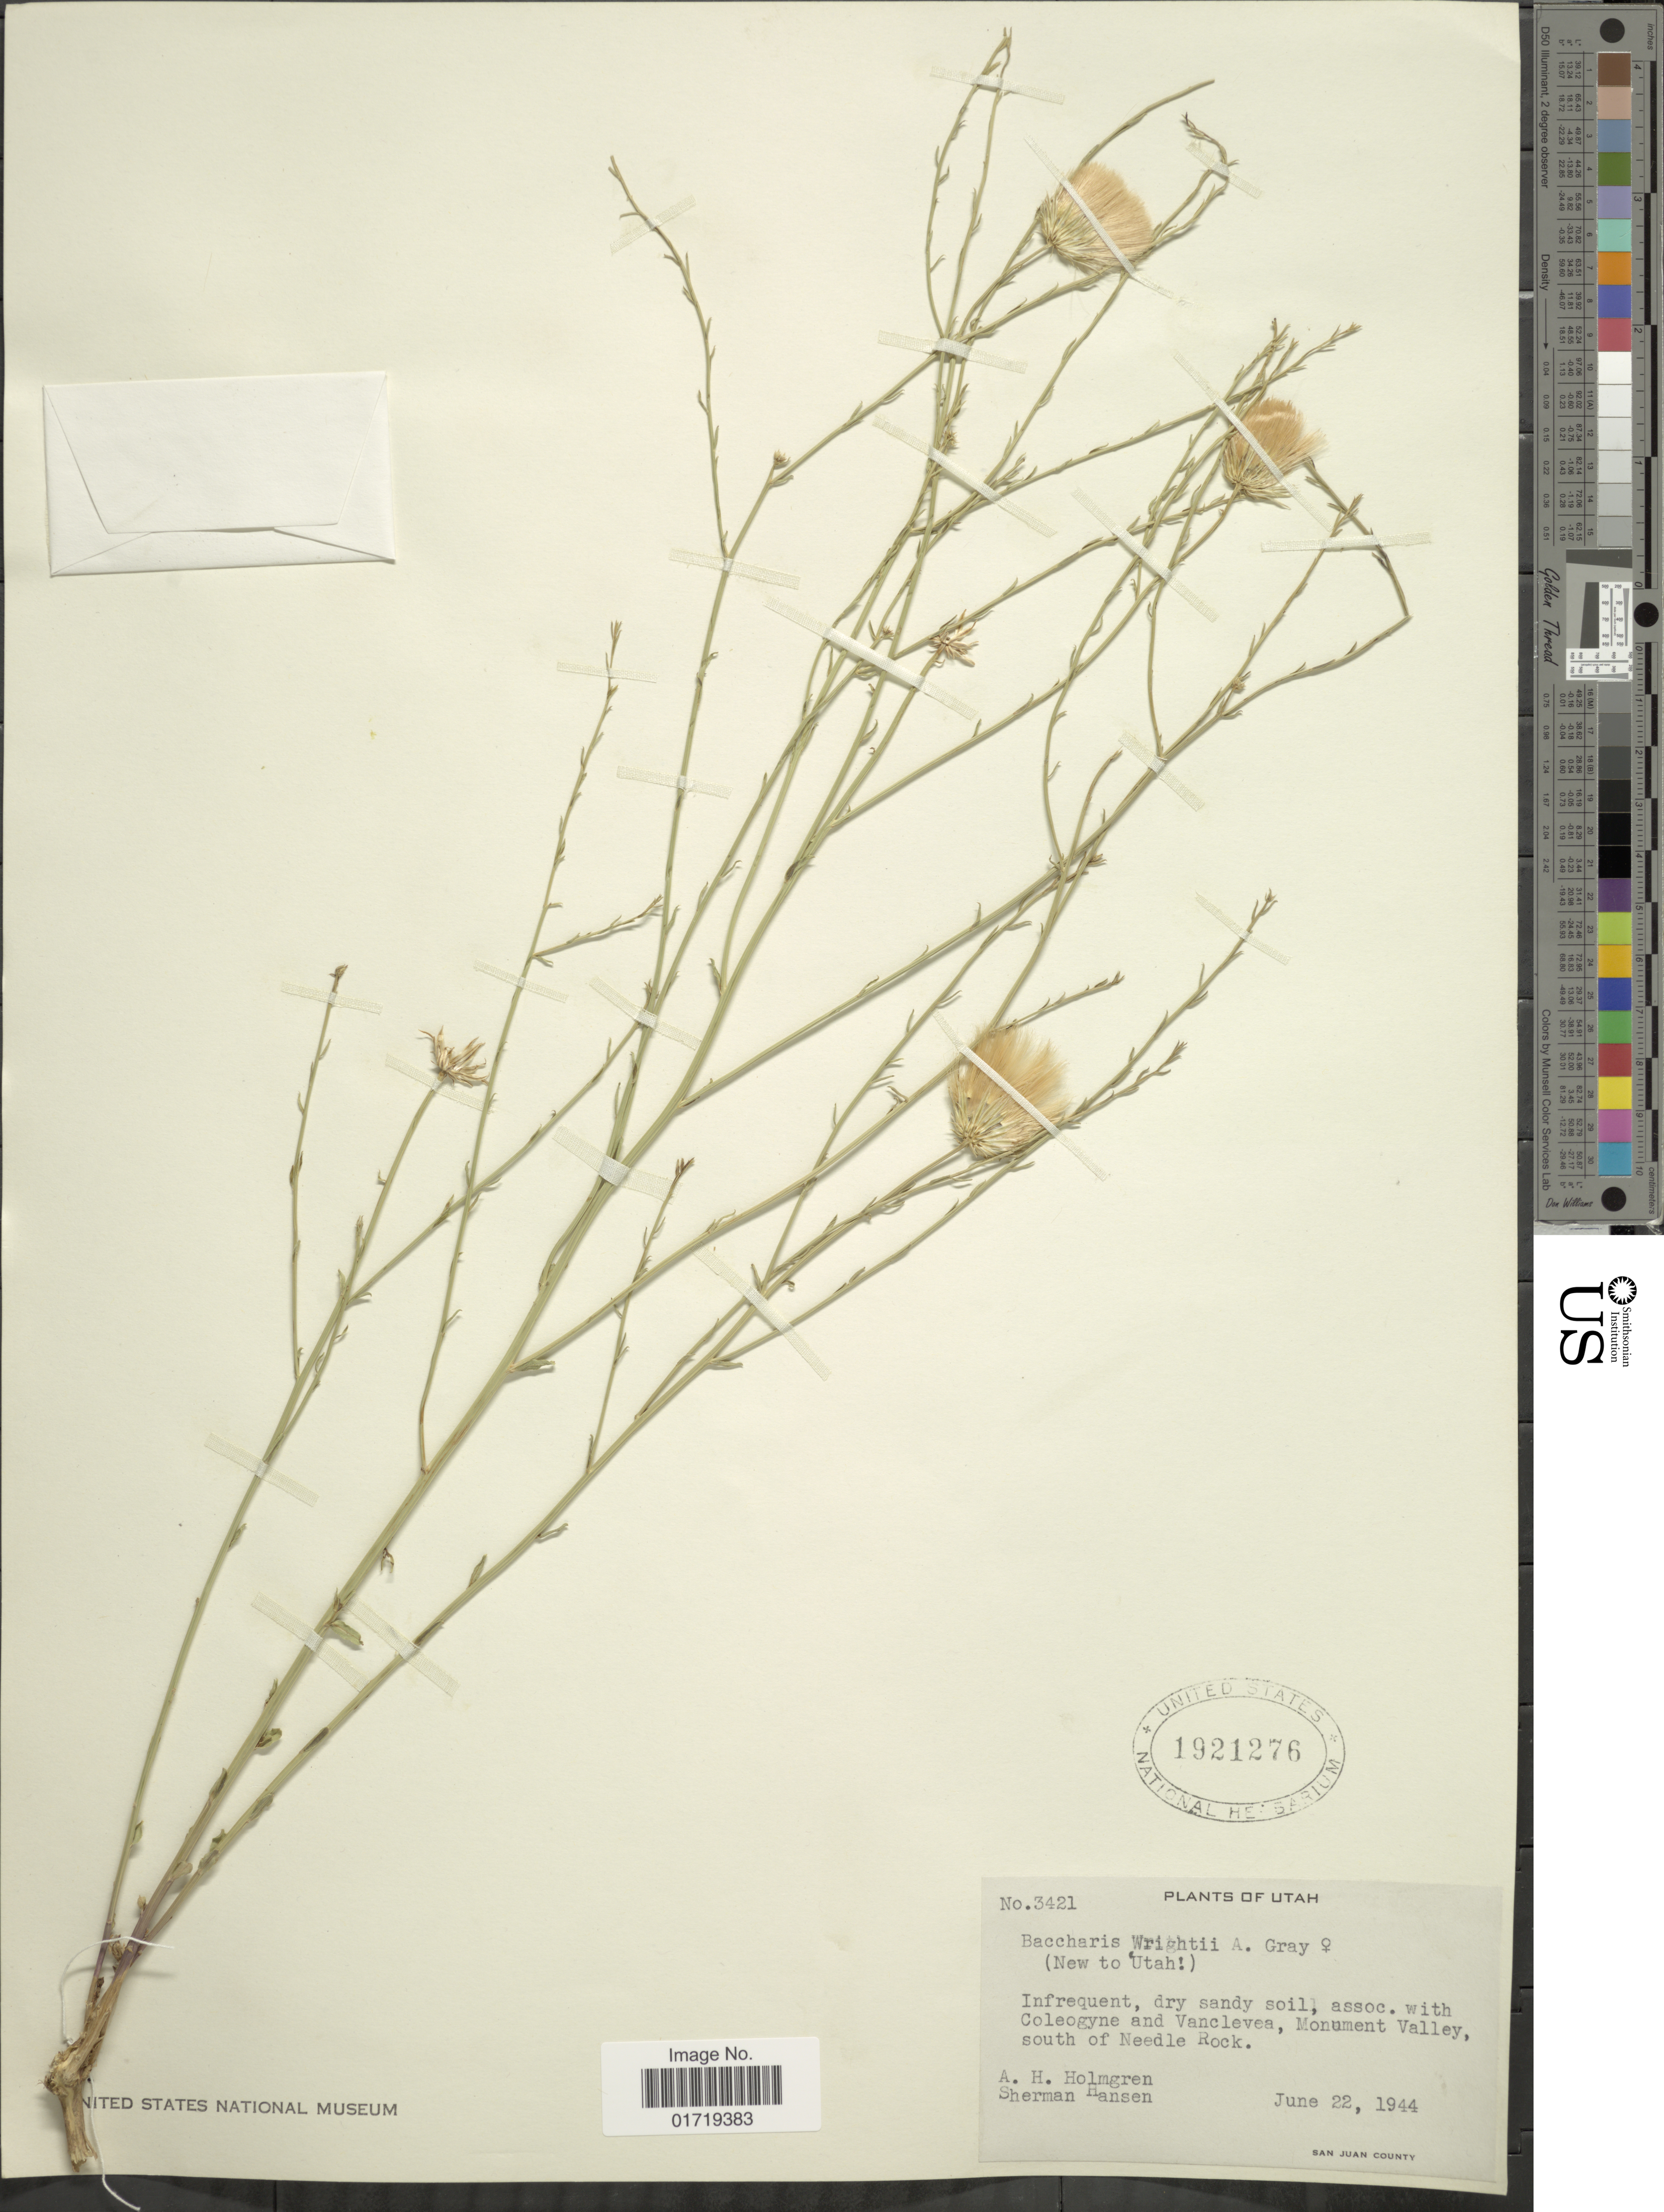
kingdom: Plantae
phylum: Tracheophyta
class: Magnoliopsida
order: Asterales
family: Asteraceae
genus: Baccharis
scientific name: Baccharis wrightii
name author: A. Gray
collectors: A. H. Holmgren & S. Hansen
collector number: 3421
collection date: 1944-06-22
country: United States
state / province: Utah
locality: Monument Valley, south of Needle Rock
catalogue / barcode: US 1921276